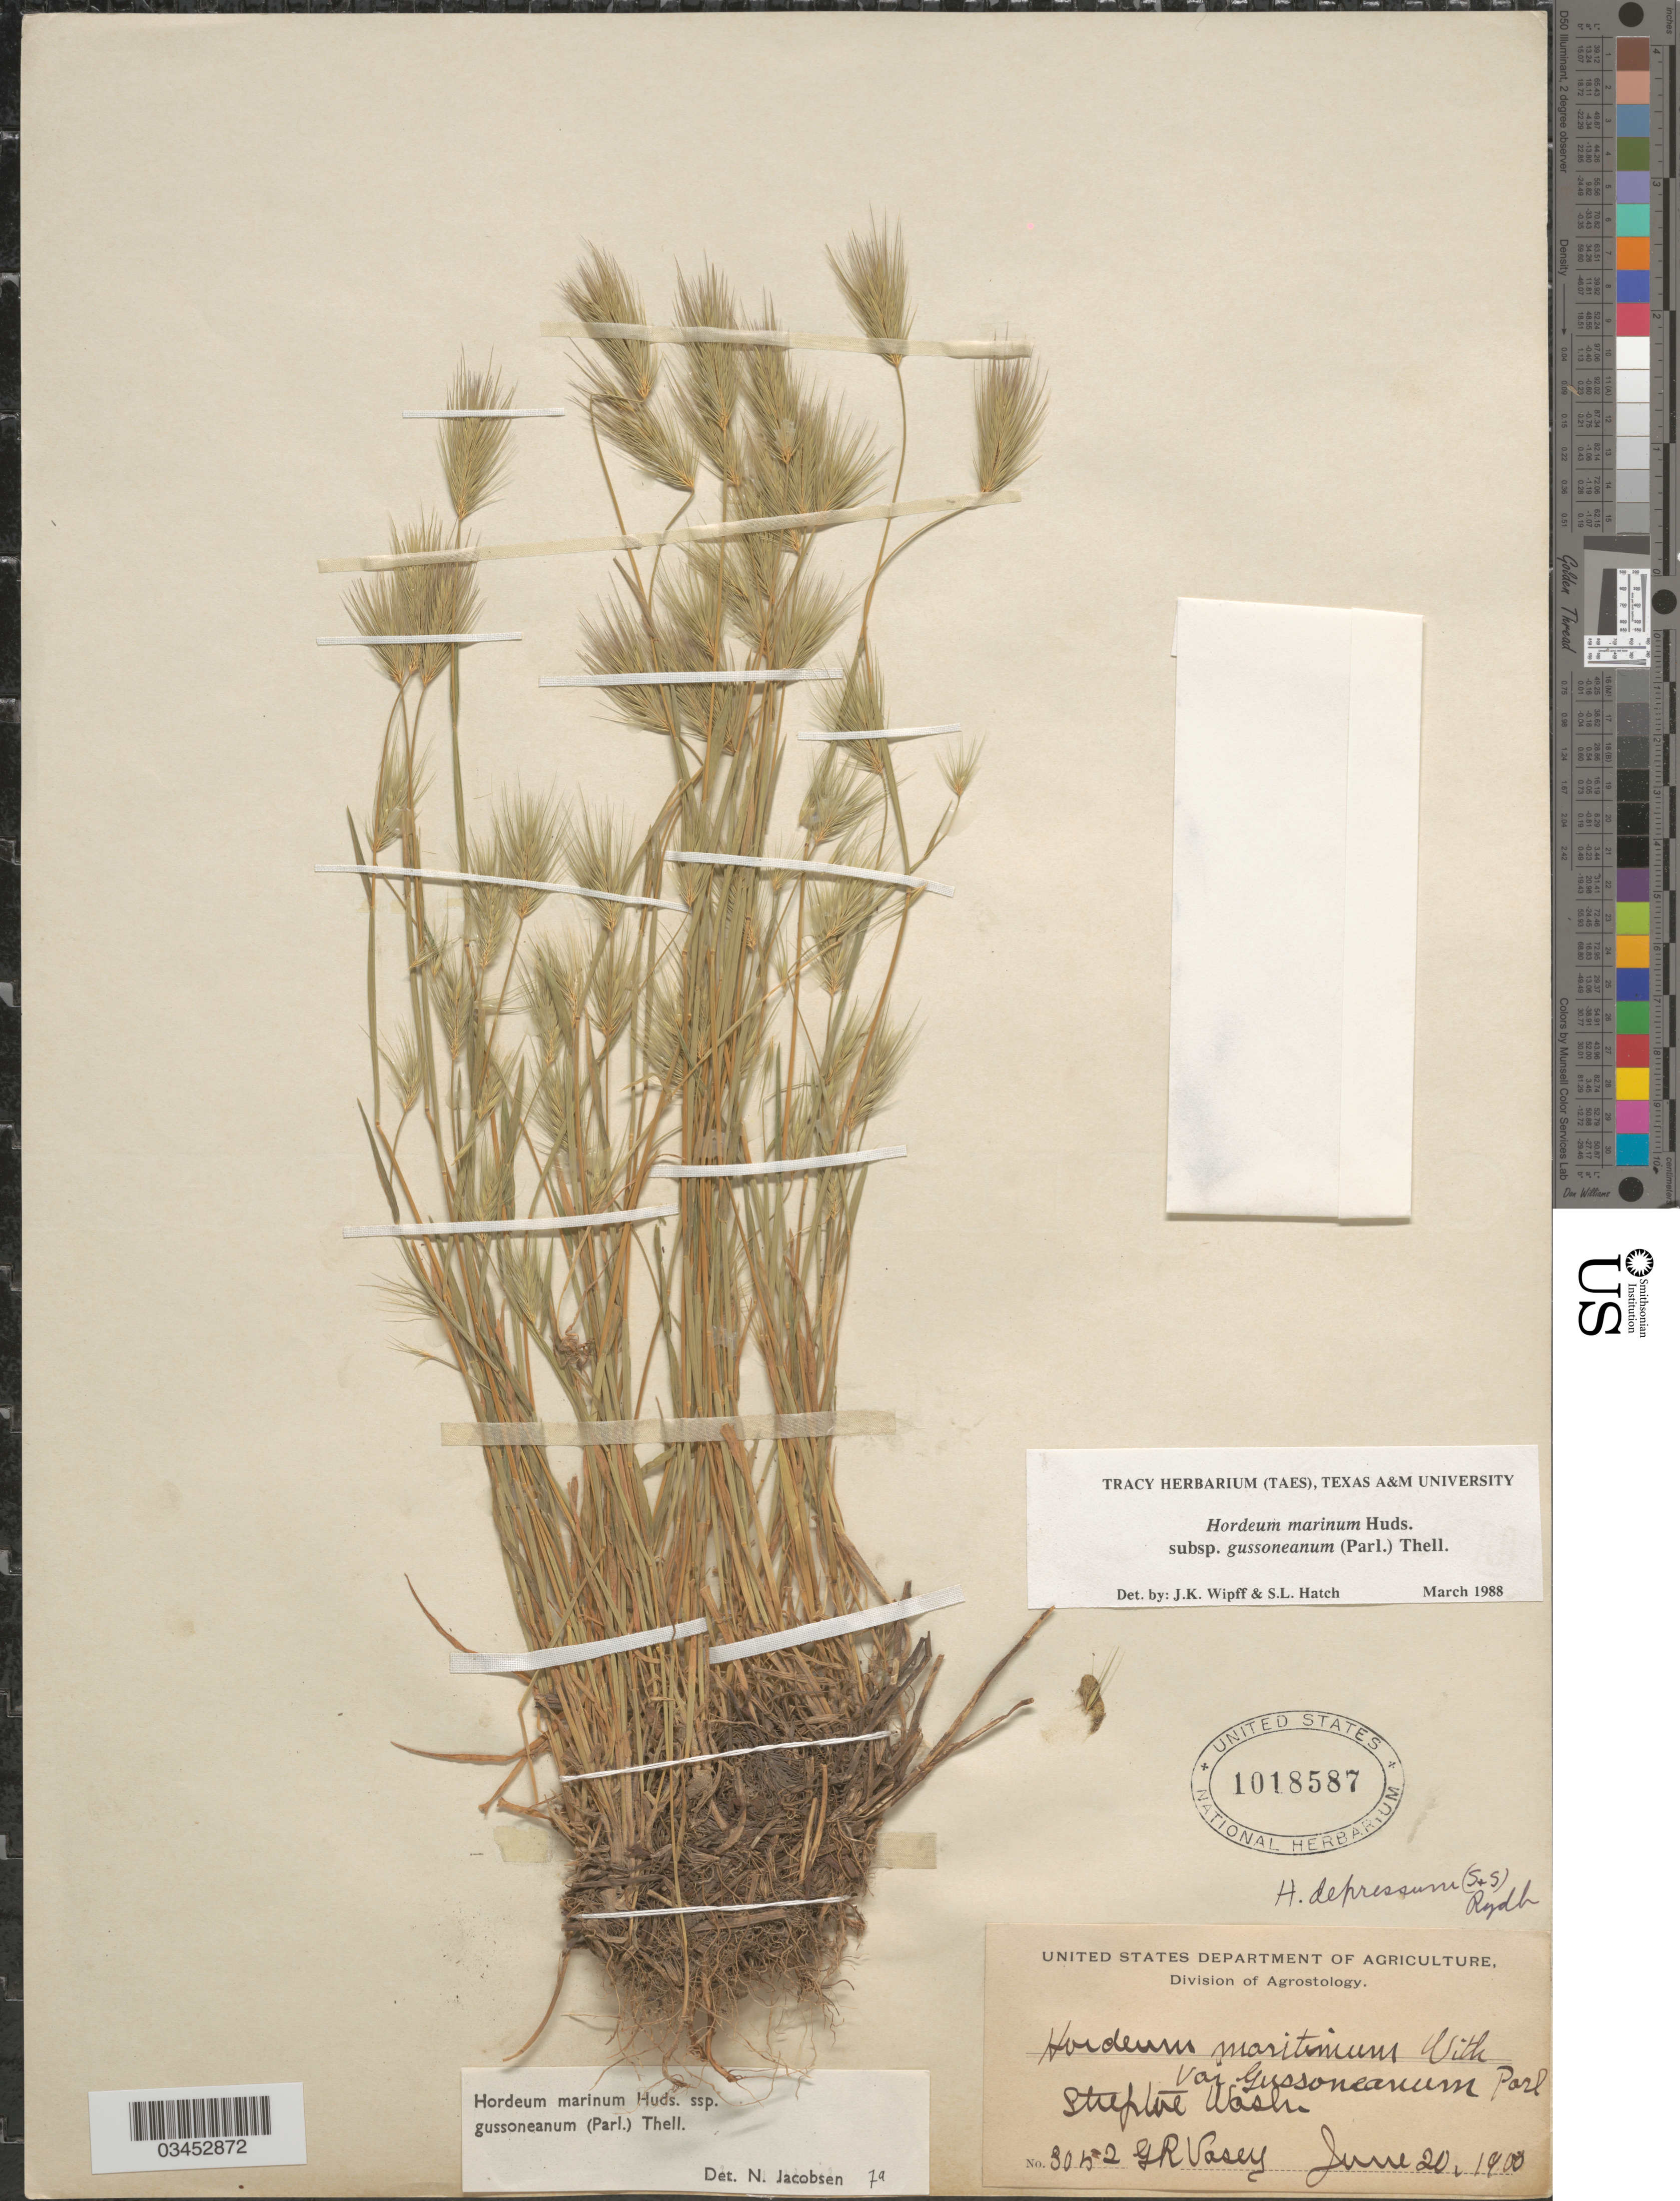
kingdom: Plantae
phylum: Tracheophyta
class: Liliopsida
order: Poales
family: Poaceae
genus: Hordeum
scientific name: Hordeum marinum subsp. gussoneanum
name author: (Parl.) Thell.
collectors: G. R. Vasey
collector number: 3052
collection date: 1900-06-20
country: United States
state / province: Washington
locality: Streptoe Wash.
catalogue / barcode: US 1018587